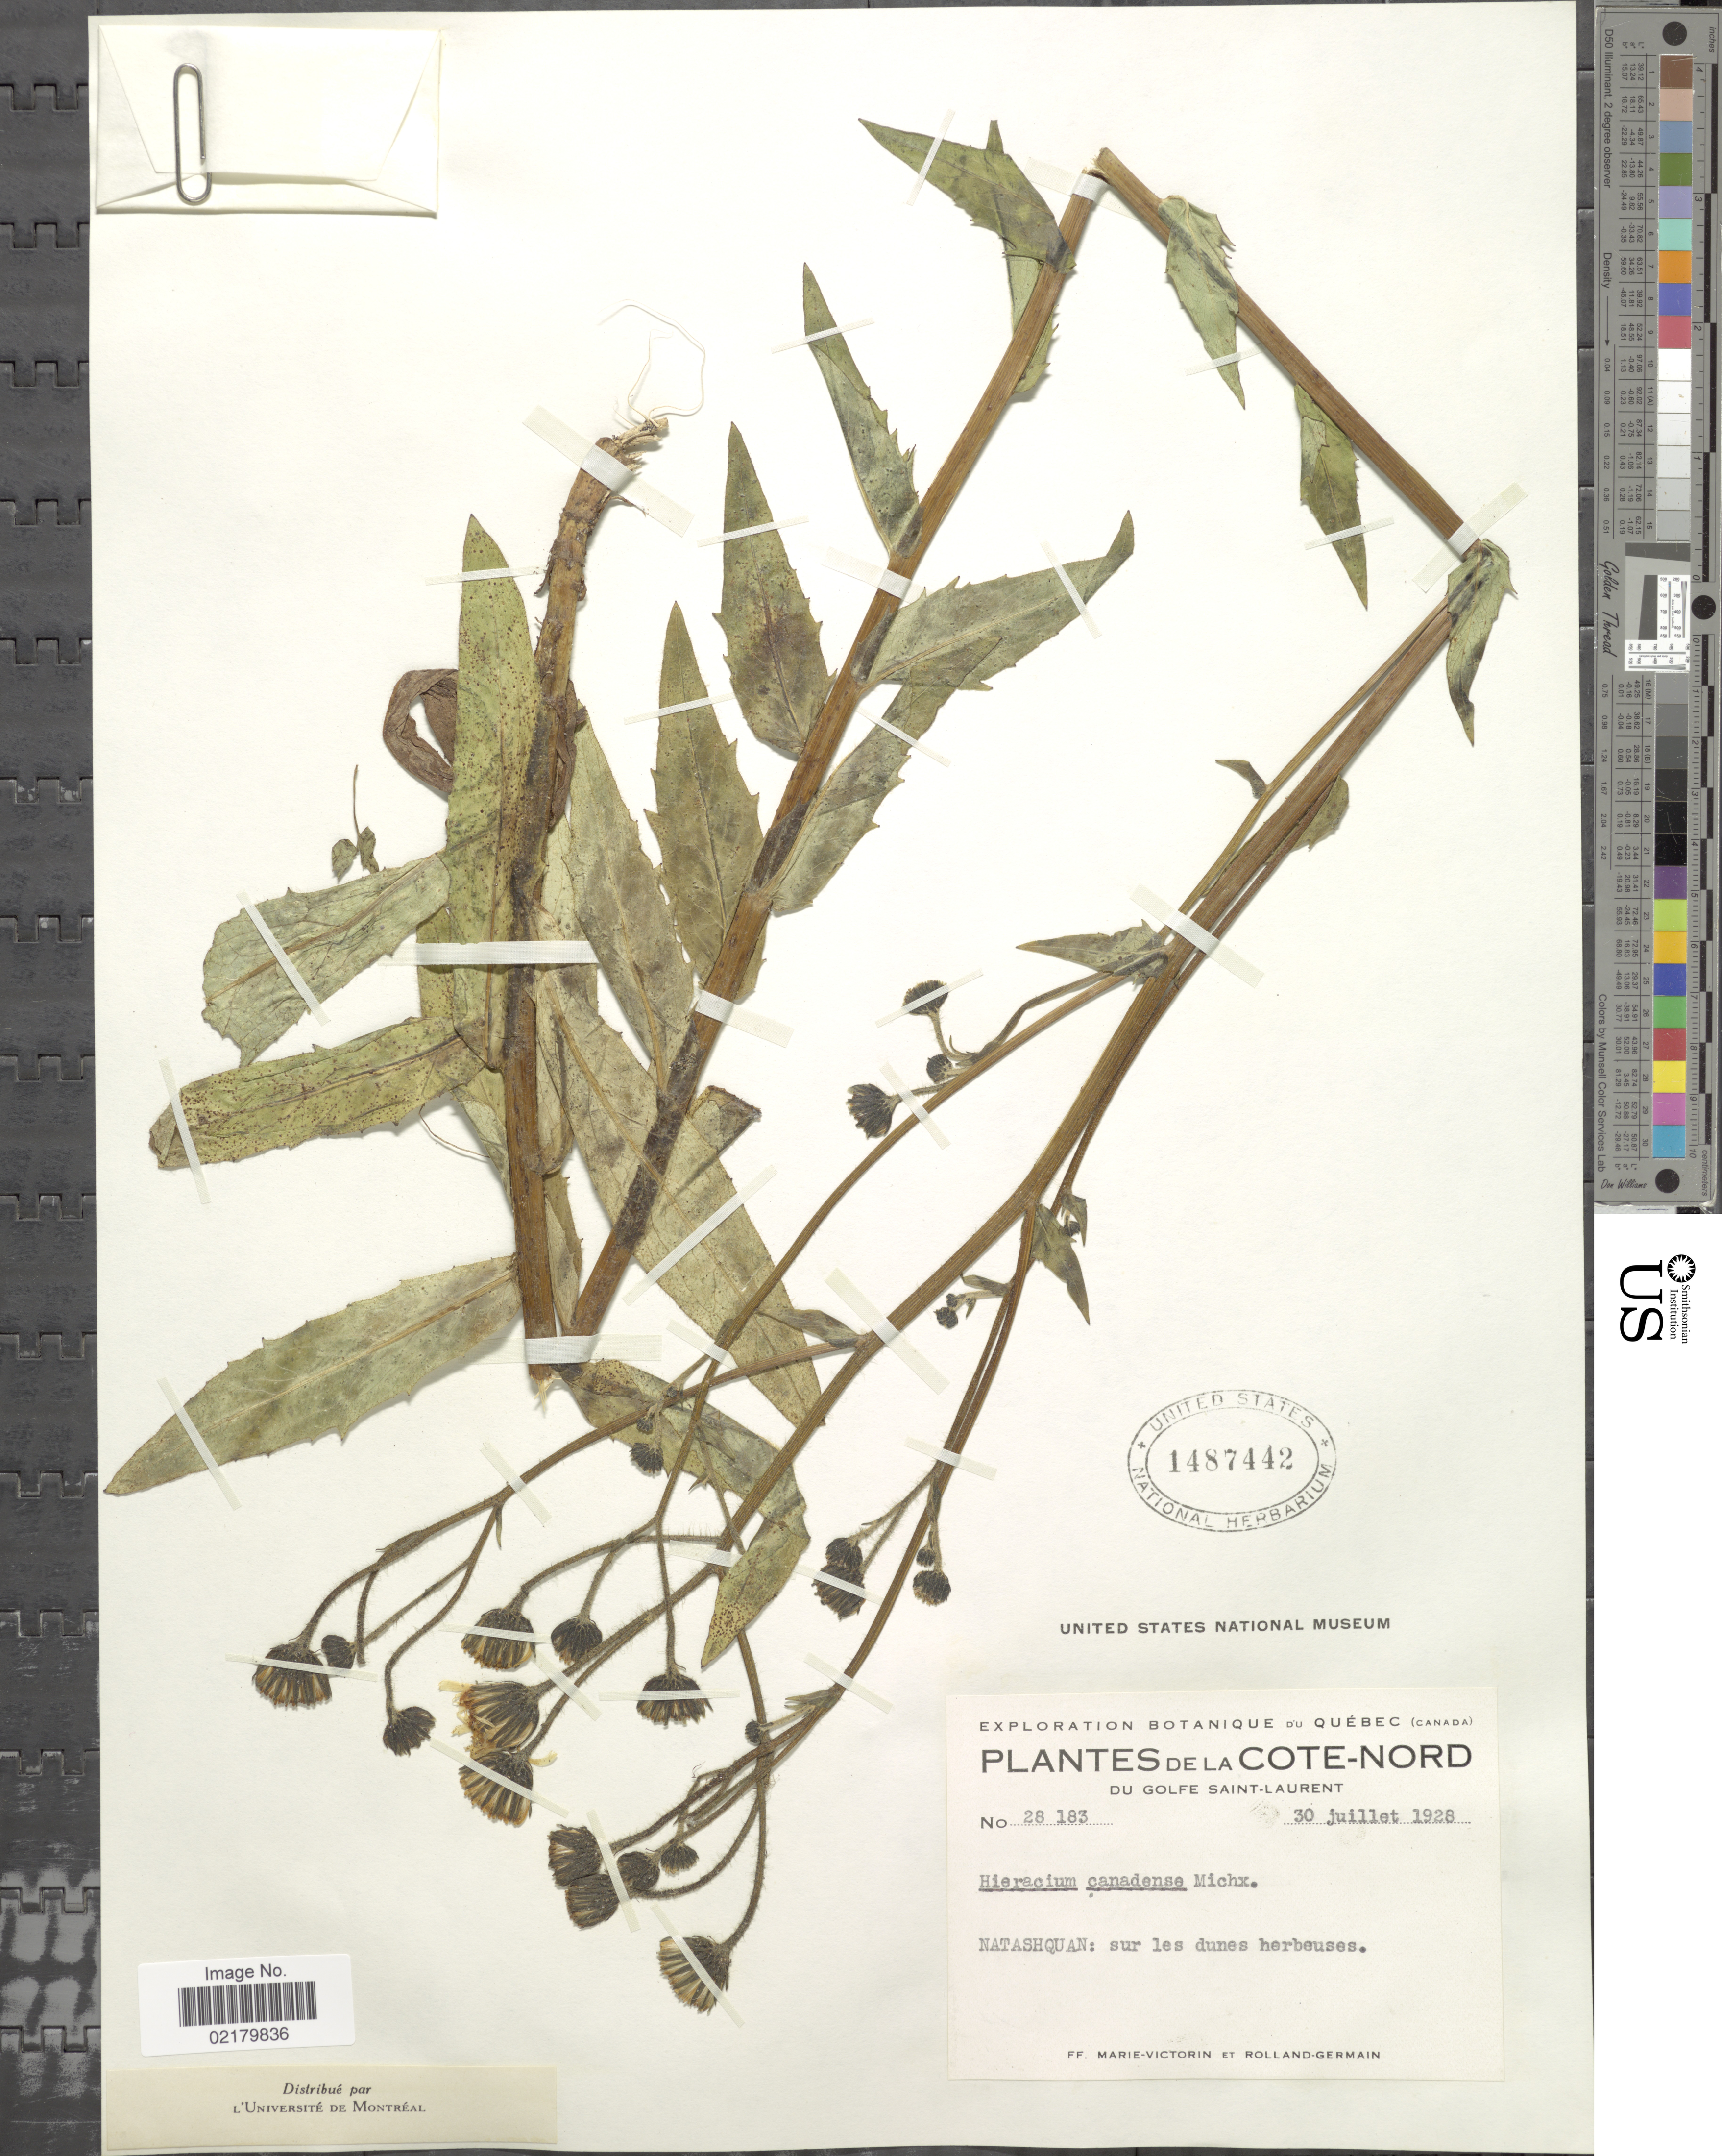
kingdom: Plantae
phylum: Tracheophyta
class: Magnoliopsida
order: Asterales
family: Asteraceae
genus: Hieracium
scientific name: Hieracium canadense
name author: Michx.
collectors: F. Marie-Victorin & Rolland-Germain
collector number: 28183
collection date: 1928-07-30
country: Canada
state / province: Quebec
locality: De la Cote-Nord Du Golfe Saint-Laurent, Natashquan: sur les dunes herbeuses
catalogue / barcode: US 1487442